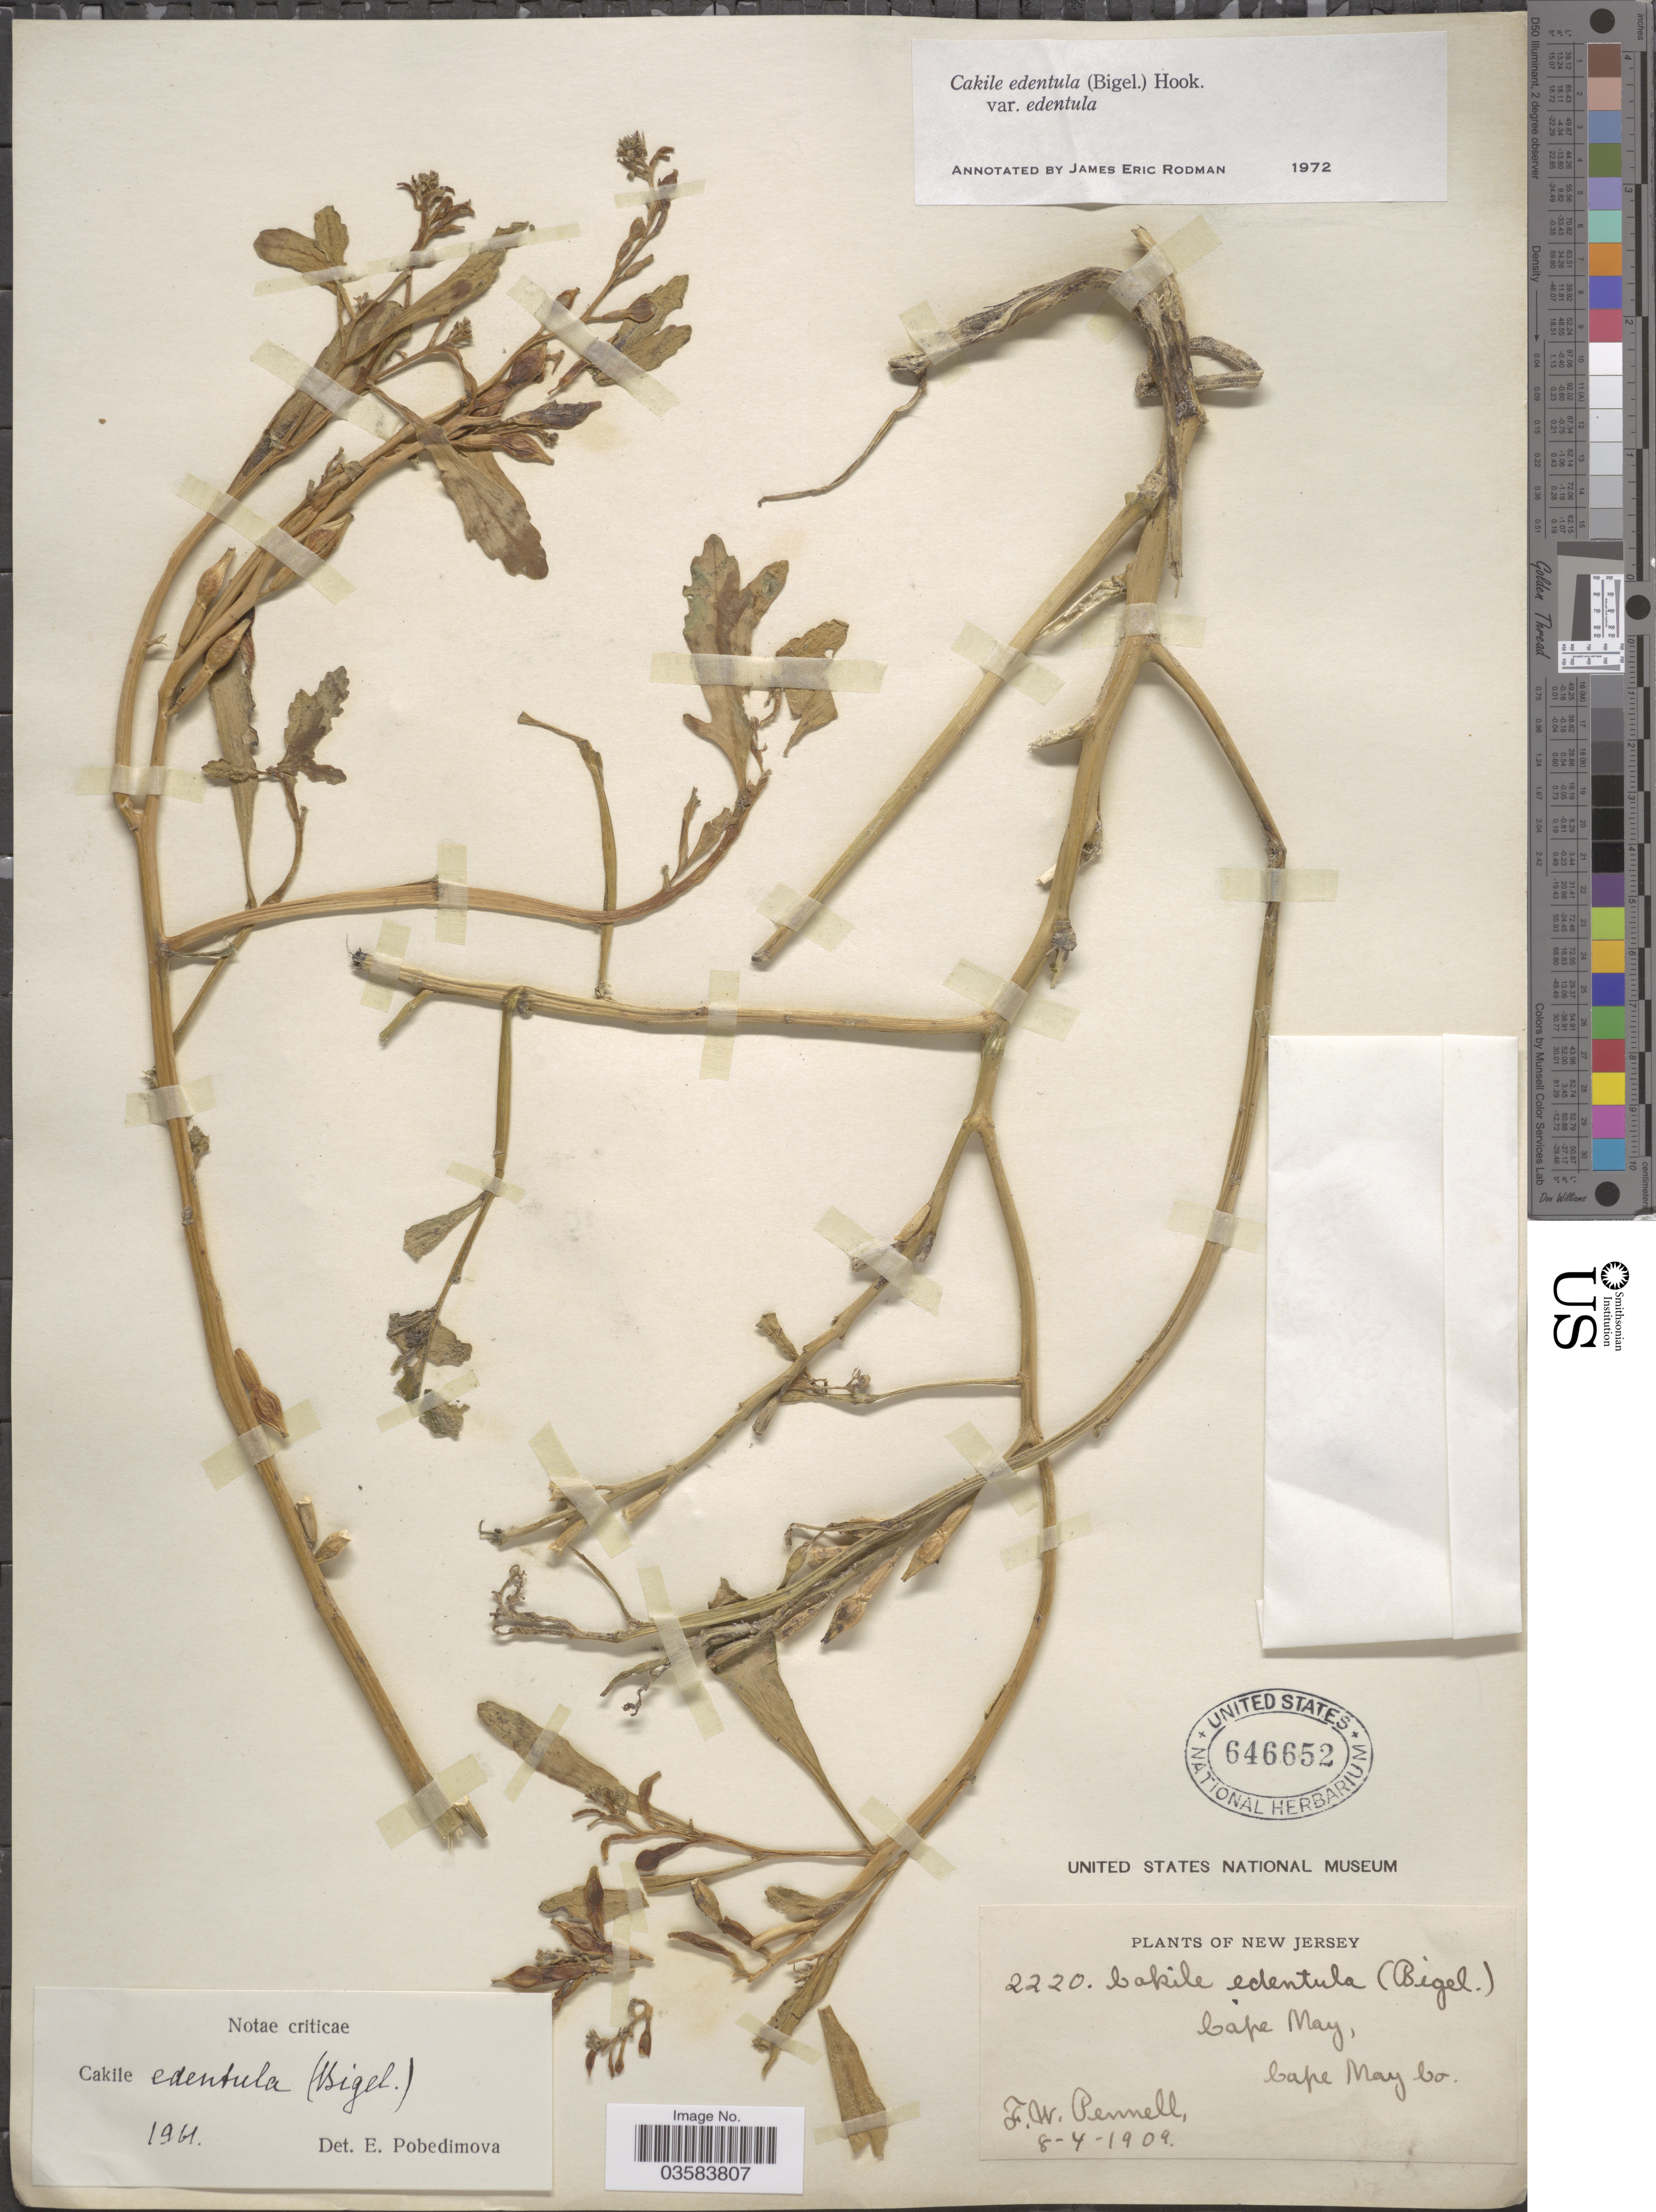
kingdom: Plantae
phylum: Tracheophyta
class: Magnoliopsida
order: Brassicales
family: Brassicaceae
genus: Cakile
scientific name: Cakile edentula var. edentula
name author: (Bigelow) Hook.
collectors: F. W. Pennell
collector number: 2220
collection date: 1909-04-08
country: United States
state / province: New Jersey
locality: Cape May, Cape May Co.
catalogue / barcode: US 646652